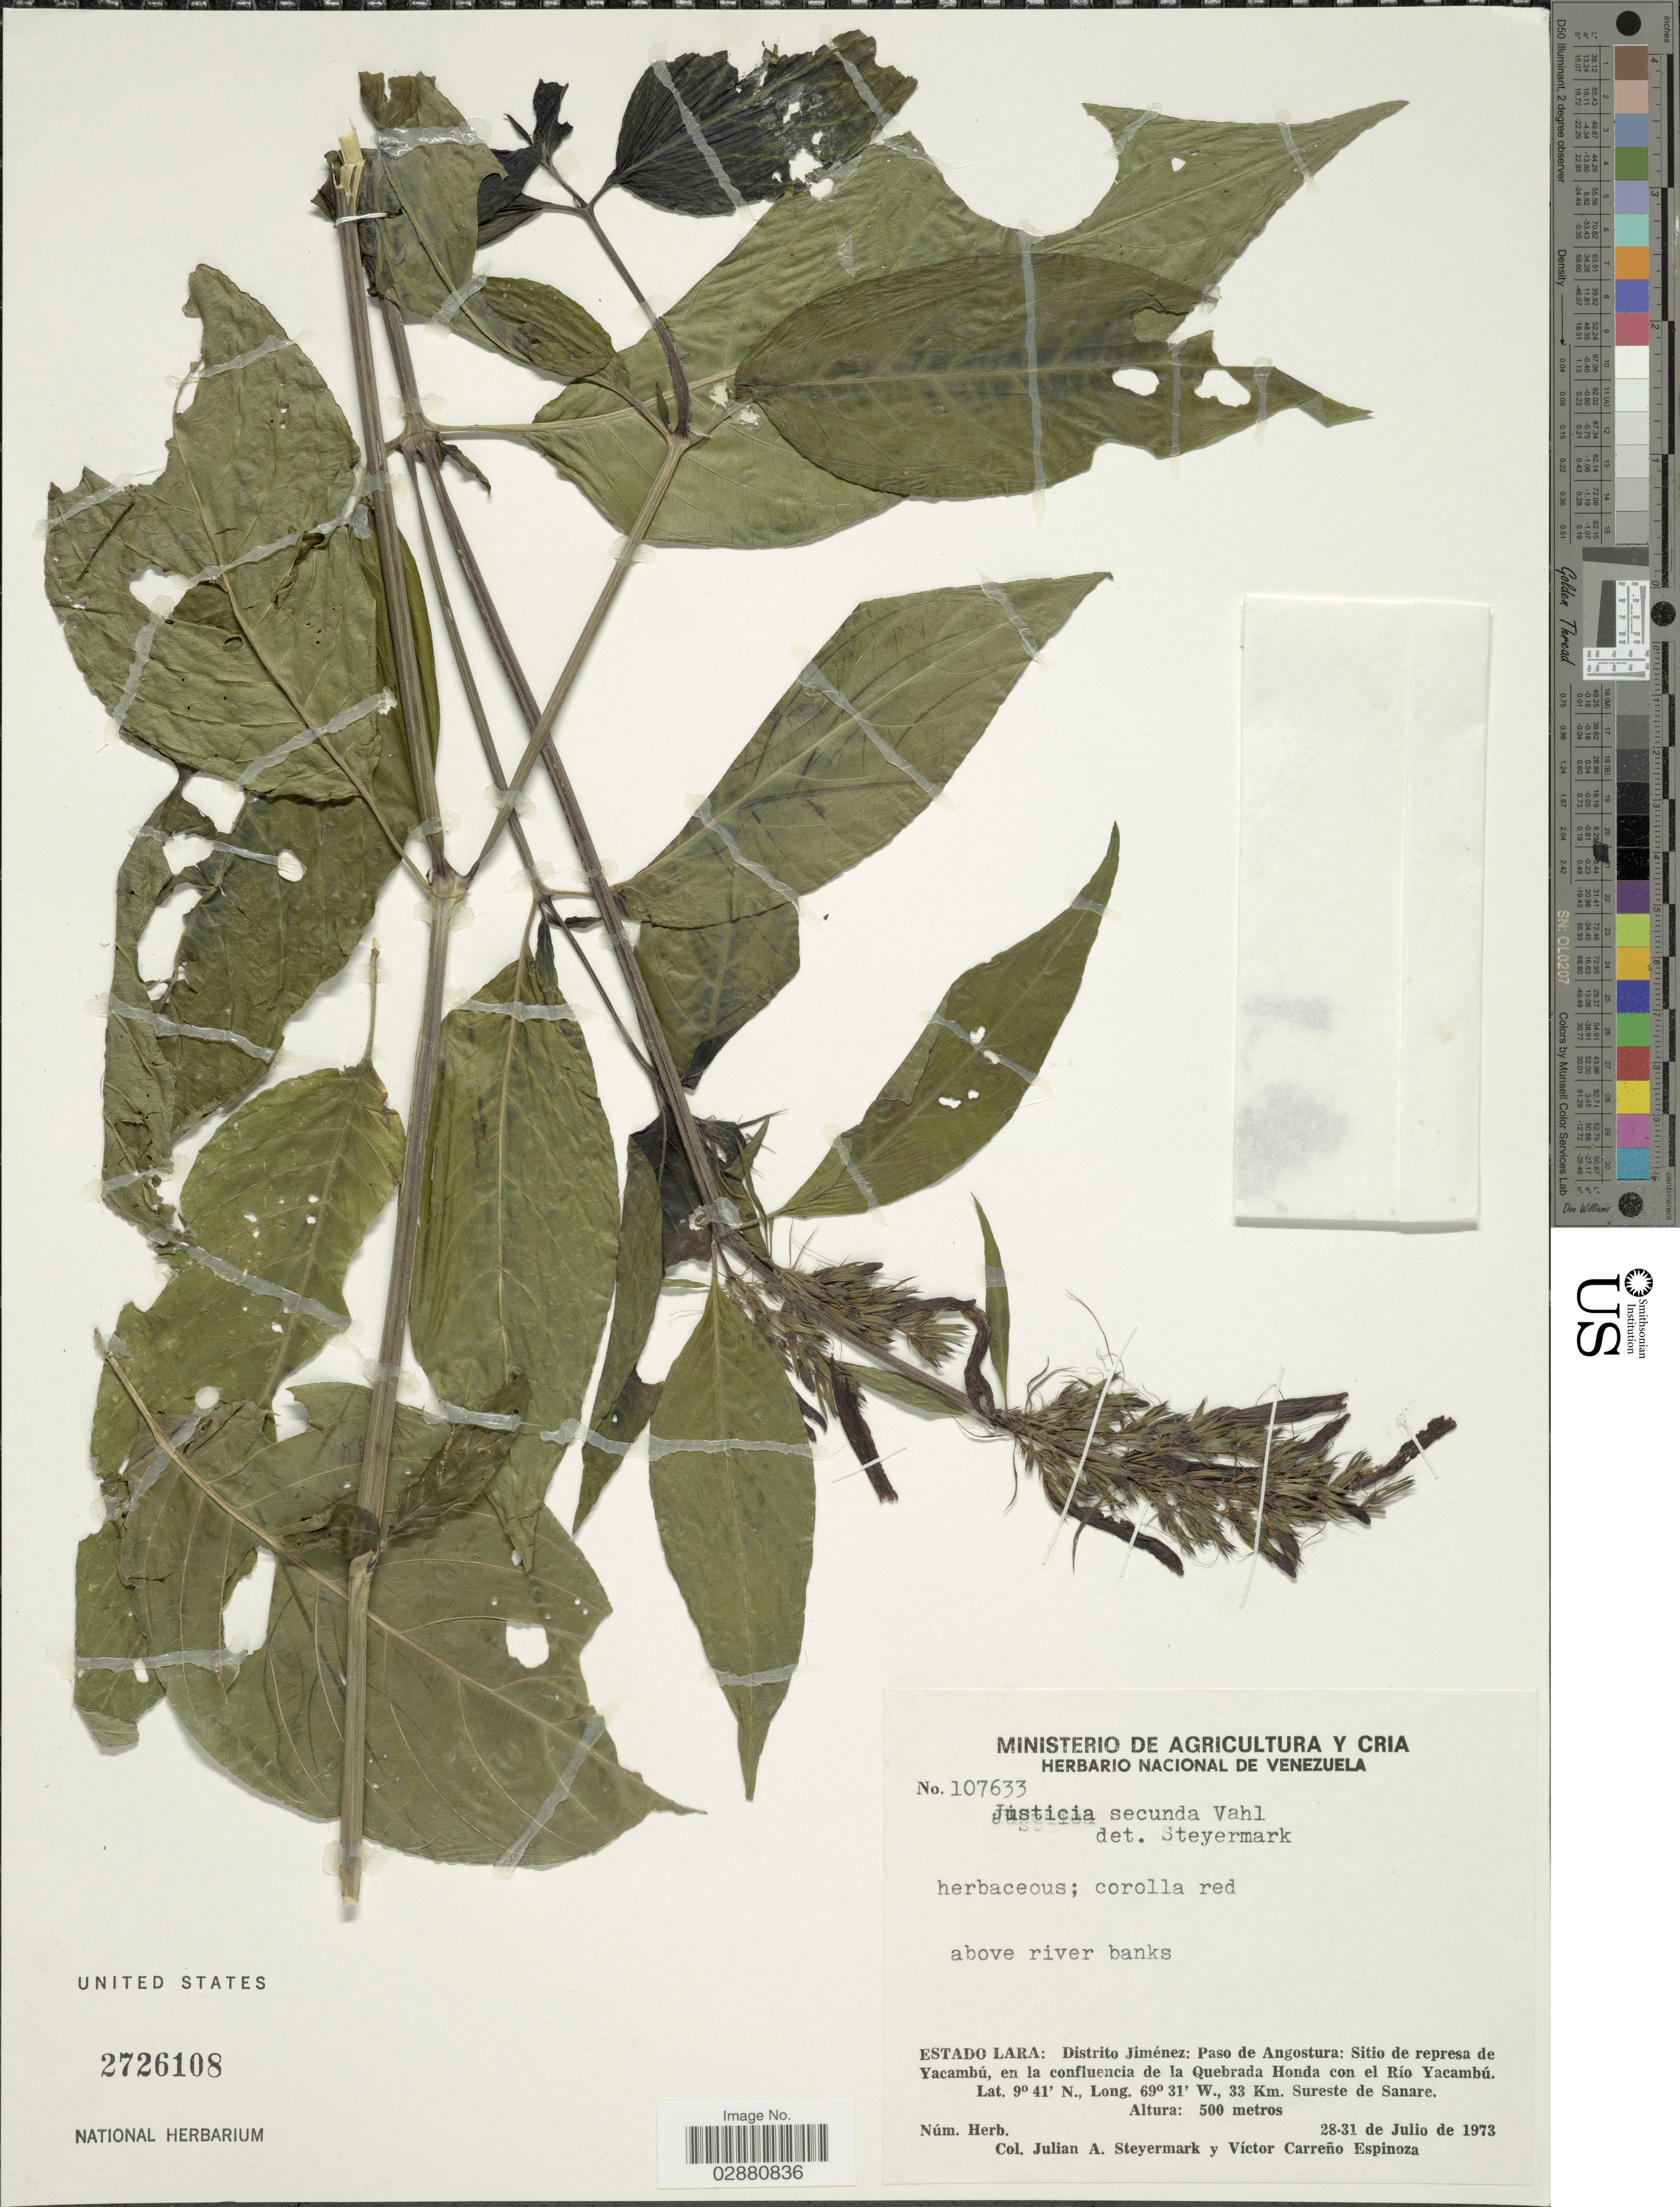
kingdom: Plantae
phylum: Tracheophyta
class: Magnoliopsida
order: Lamiales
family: Acanthaceae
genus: Justicia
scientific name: Justicia secunda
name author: Vahl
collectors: J. Steyermark & V. Espinoza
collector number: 107633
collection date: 1973-07-28/1973-07-31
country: Venezuela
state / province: Lara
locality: Estado Lara: Distrito Jiménez: Paso de Angostura: Sitio de represo de Yacambú, en la confluencia de la Quebrada Honda con el Río Yacambú, 33 Km. Sureste de Sanare.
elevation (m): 500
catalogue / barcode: US 2726108